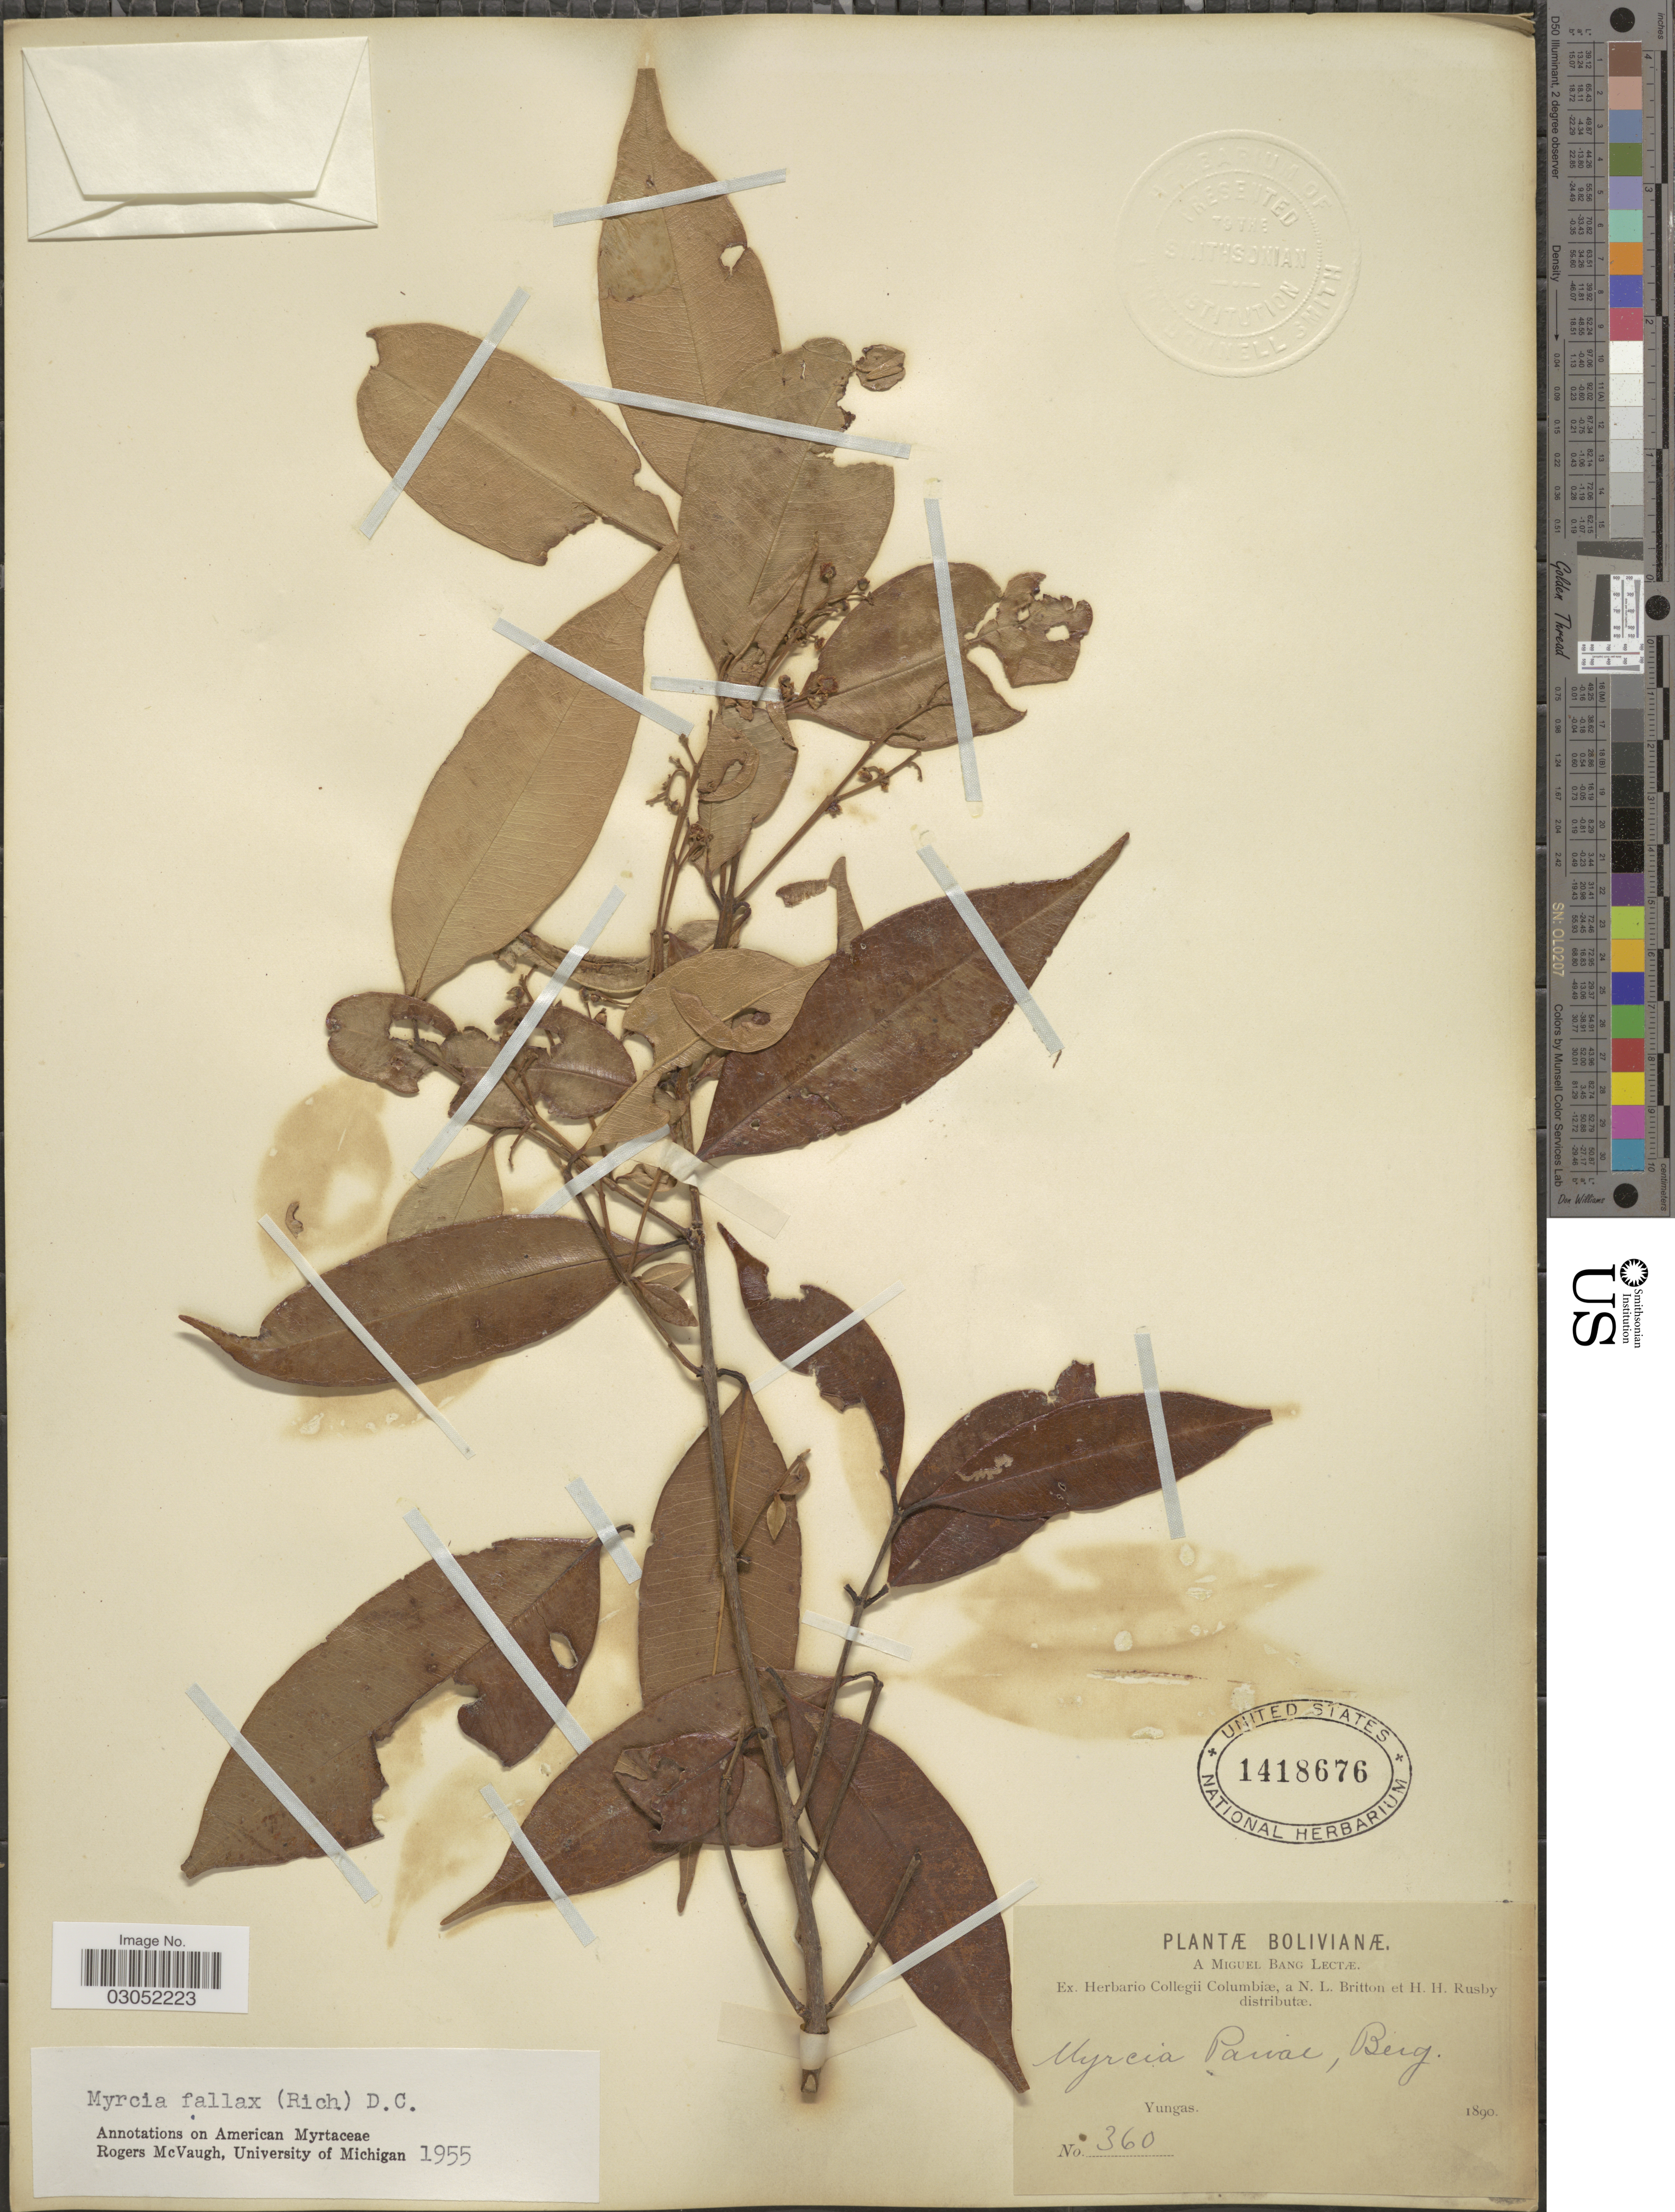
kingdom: Plantae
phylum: Tracheophyta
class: Magnoliopsida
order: Myrtales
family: Myrtaceae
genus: Myrcia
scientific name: Myrcia fallax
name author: (Rich.) DC.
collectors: M. Bang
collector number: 360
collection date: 1890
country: Bolivia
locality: Bolivianæ. Yungas.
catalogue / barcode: US 1418676